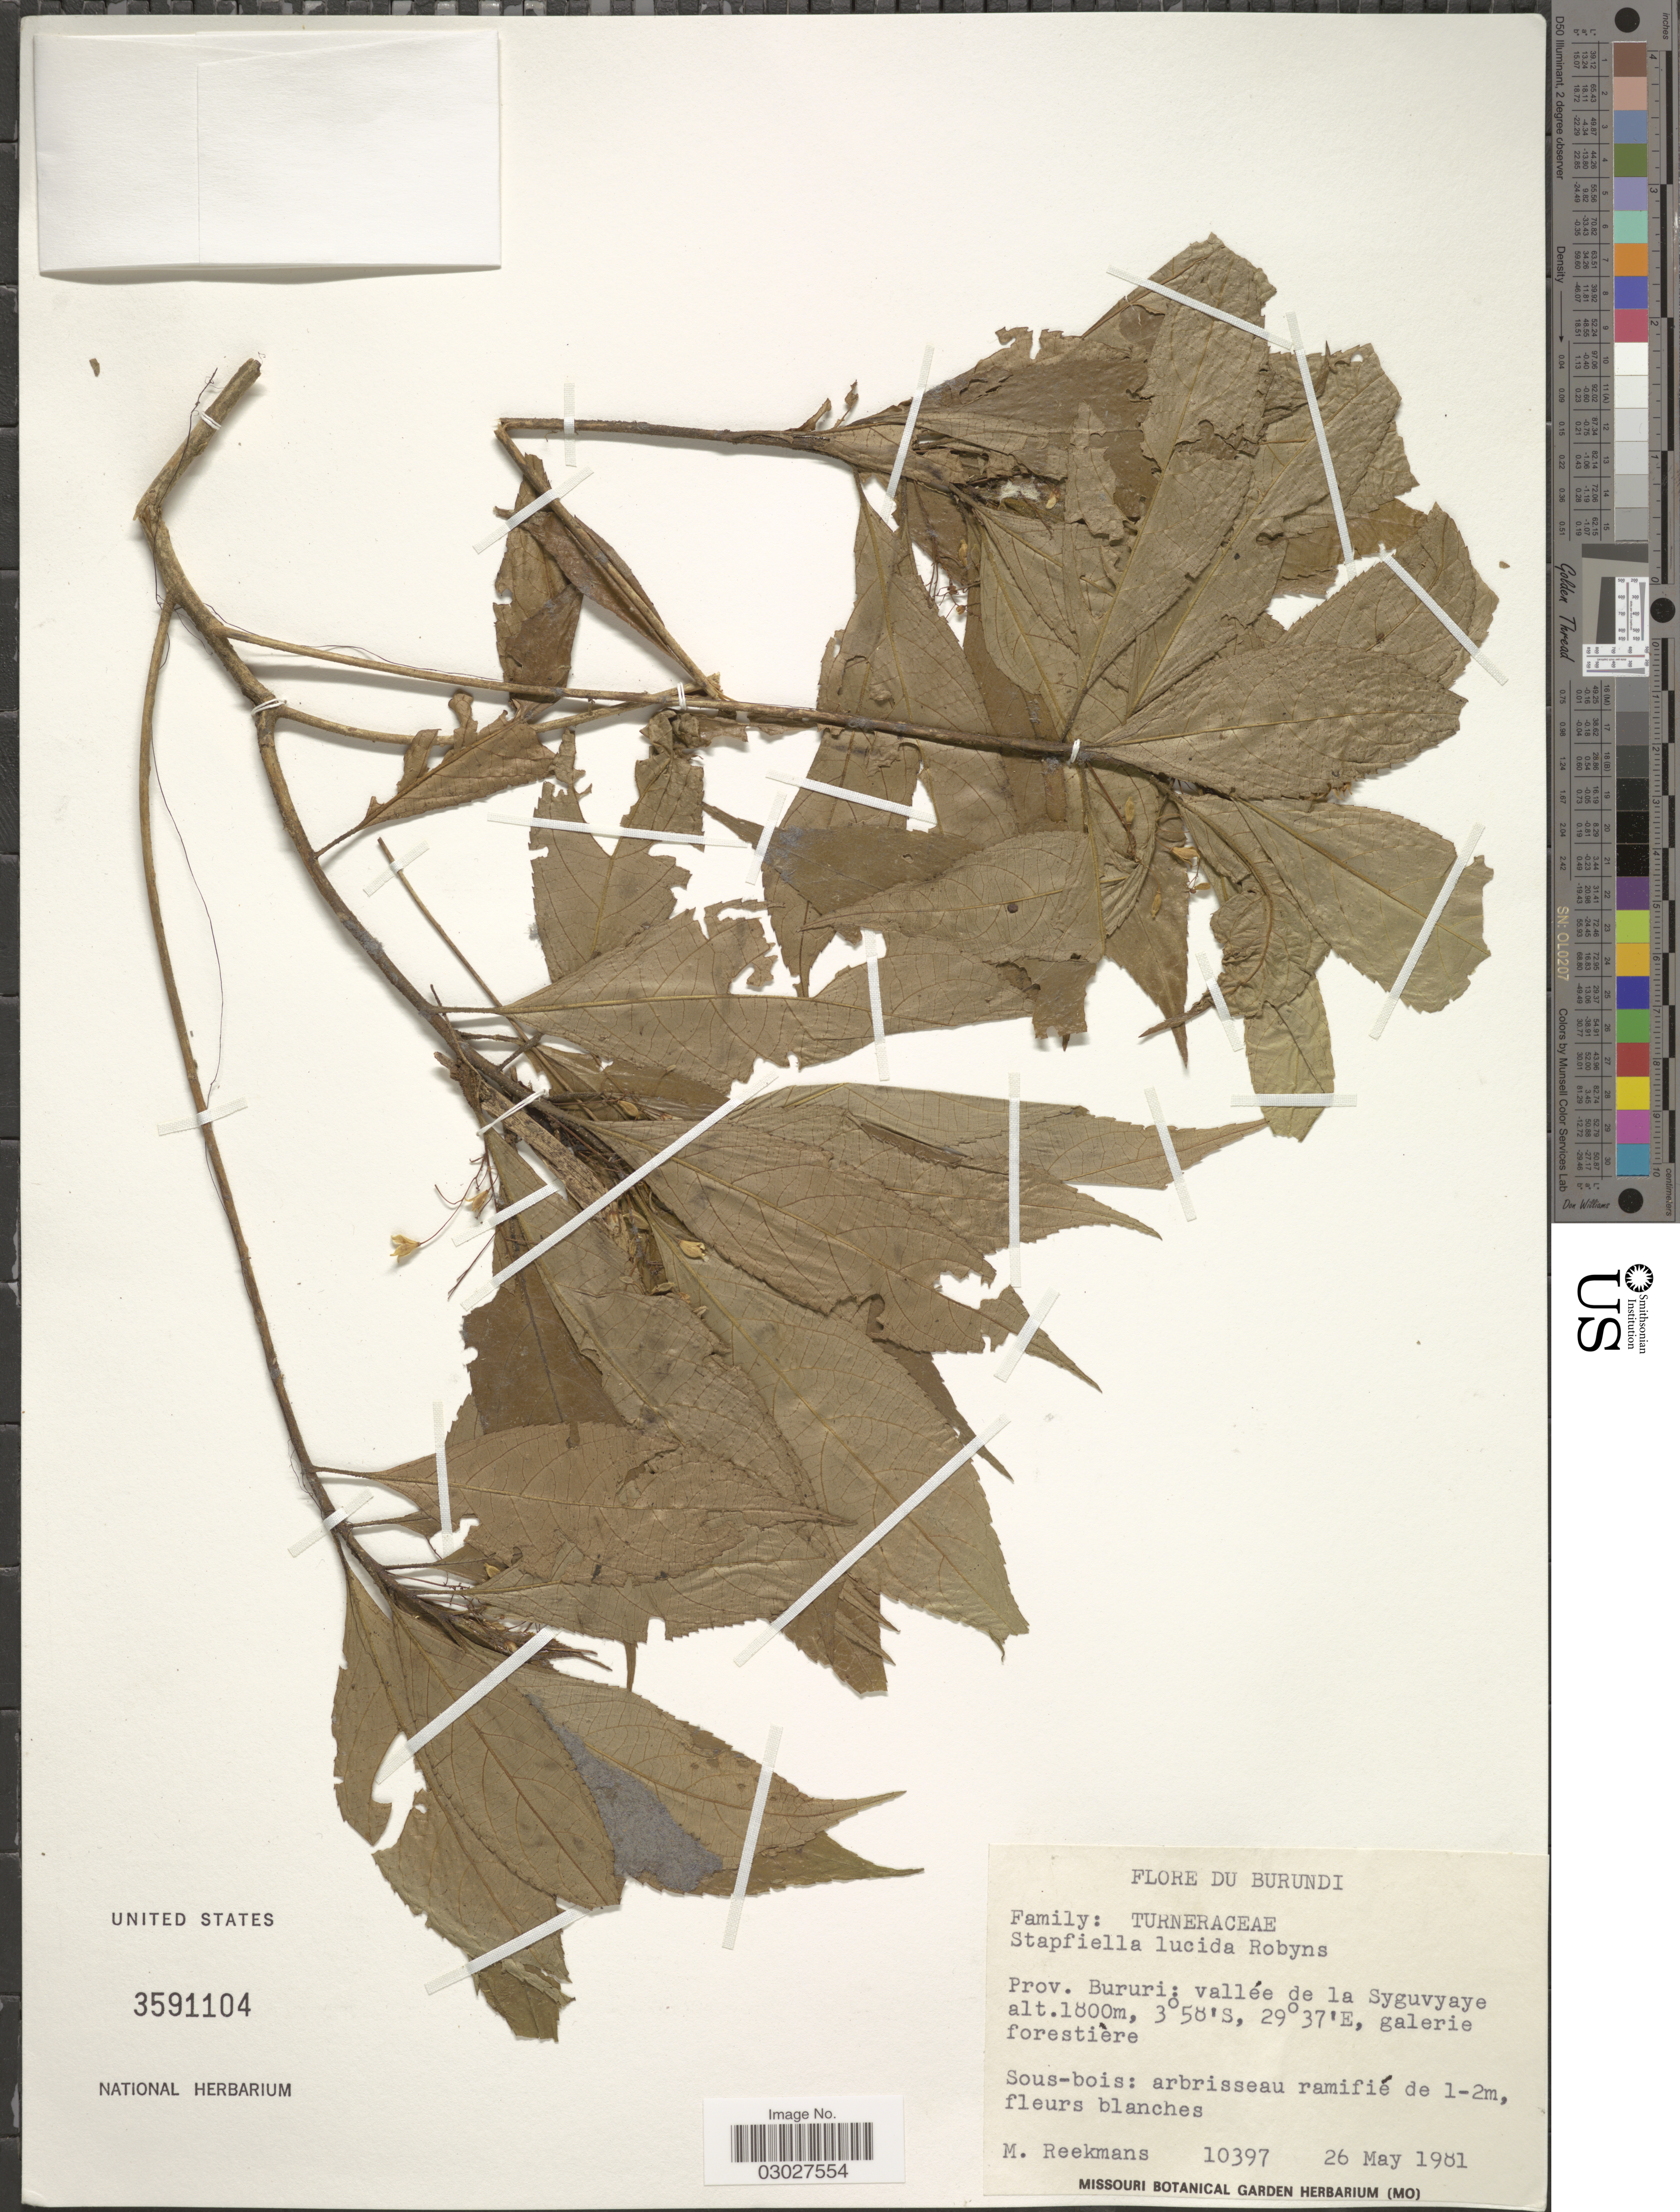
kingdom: Plantae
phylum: Tracheophyta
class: Magnoliopsida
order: Malpighiales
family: Turneraceae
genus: Stapfiella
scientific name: Stapfiella lucida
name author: Robyns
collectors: M. Reekmans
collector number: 10397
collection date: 1981-05-26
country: Burundi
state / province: Bururi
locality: Vallée de la Syguvyaye, galerie forestière.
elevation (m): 1800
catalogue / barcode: US 3591104